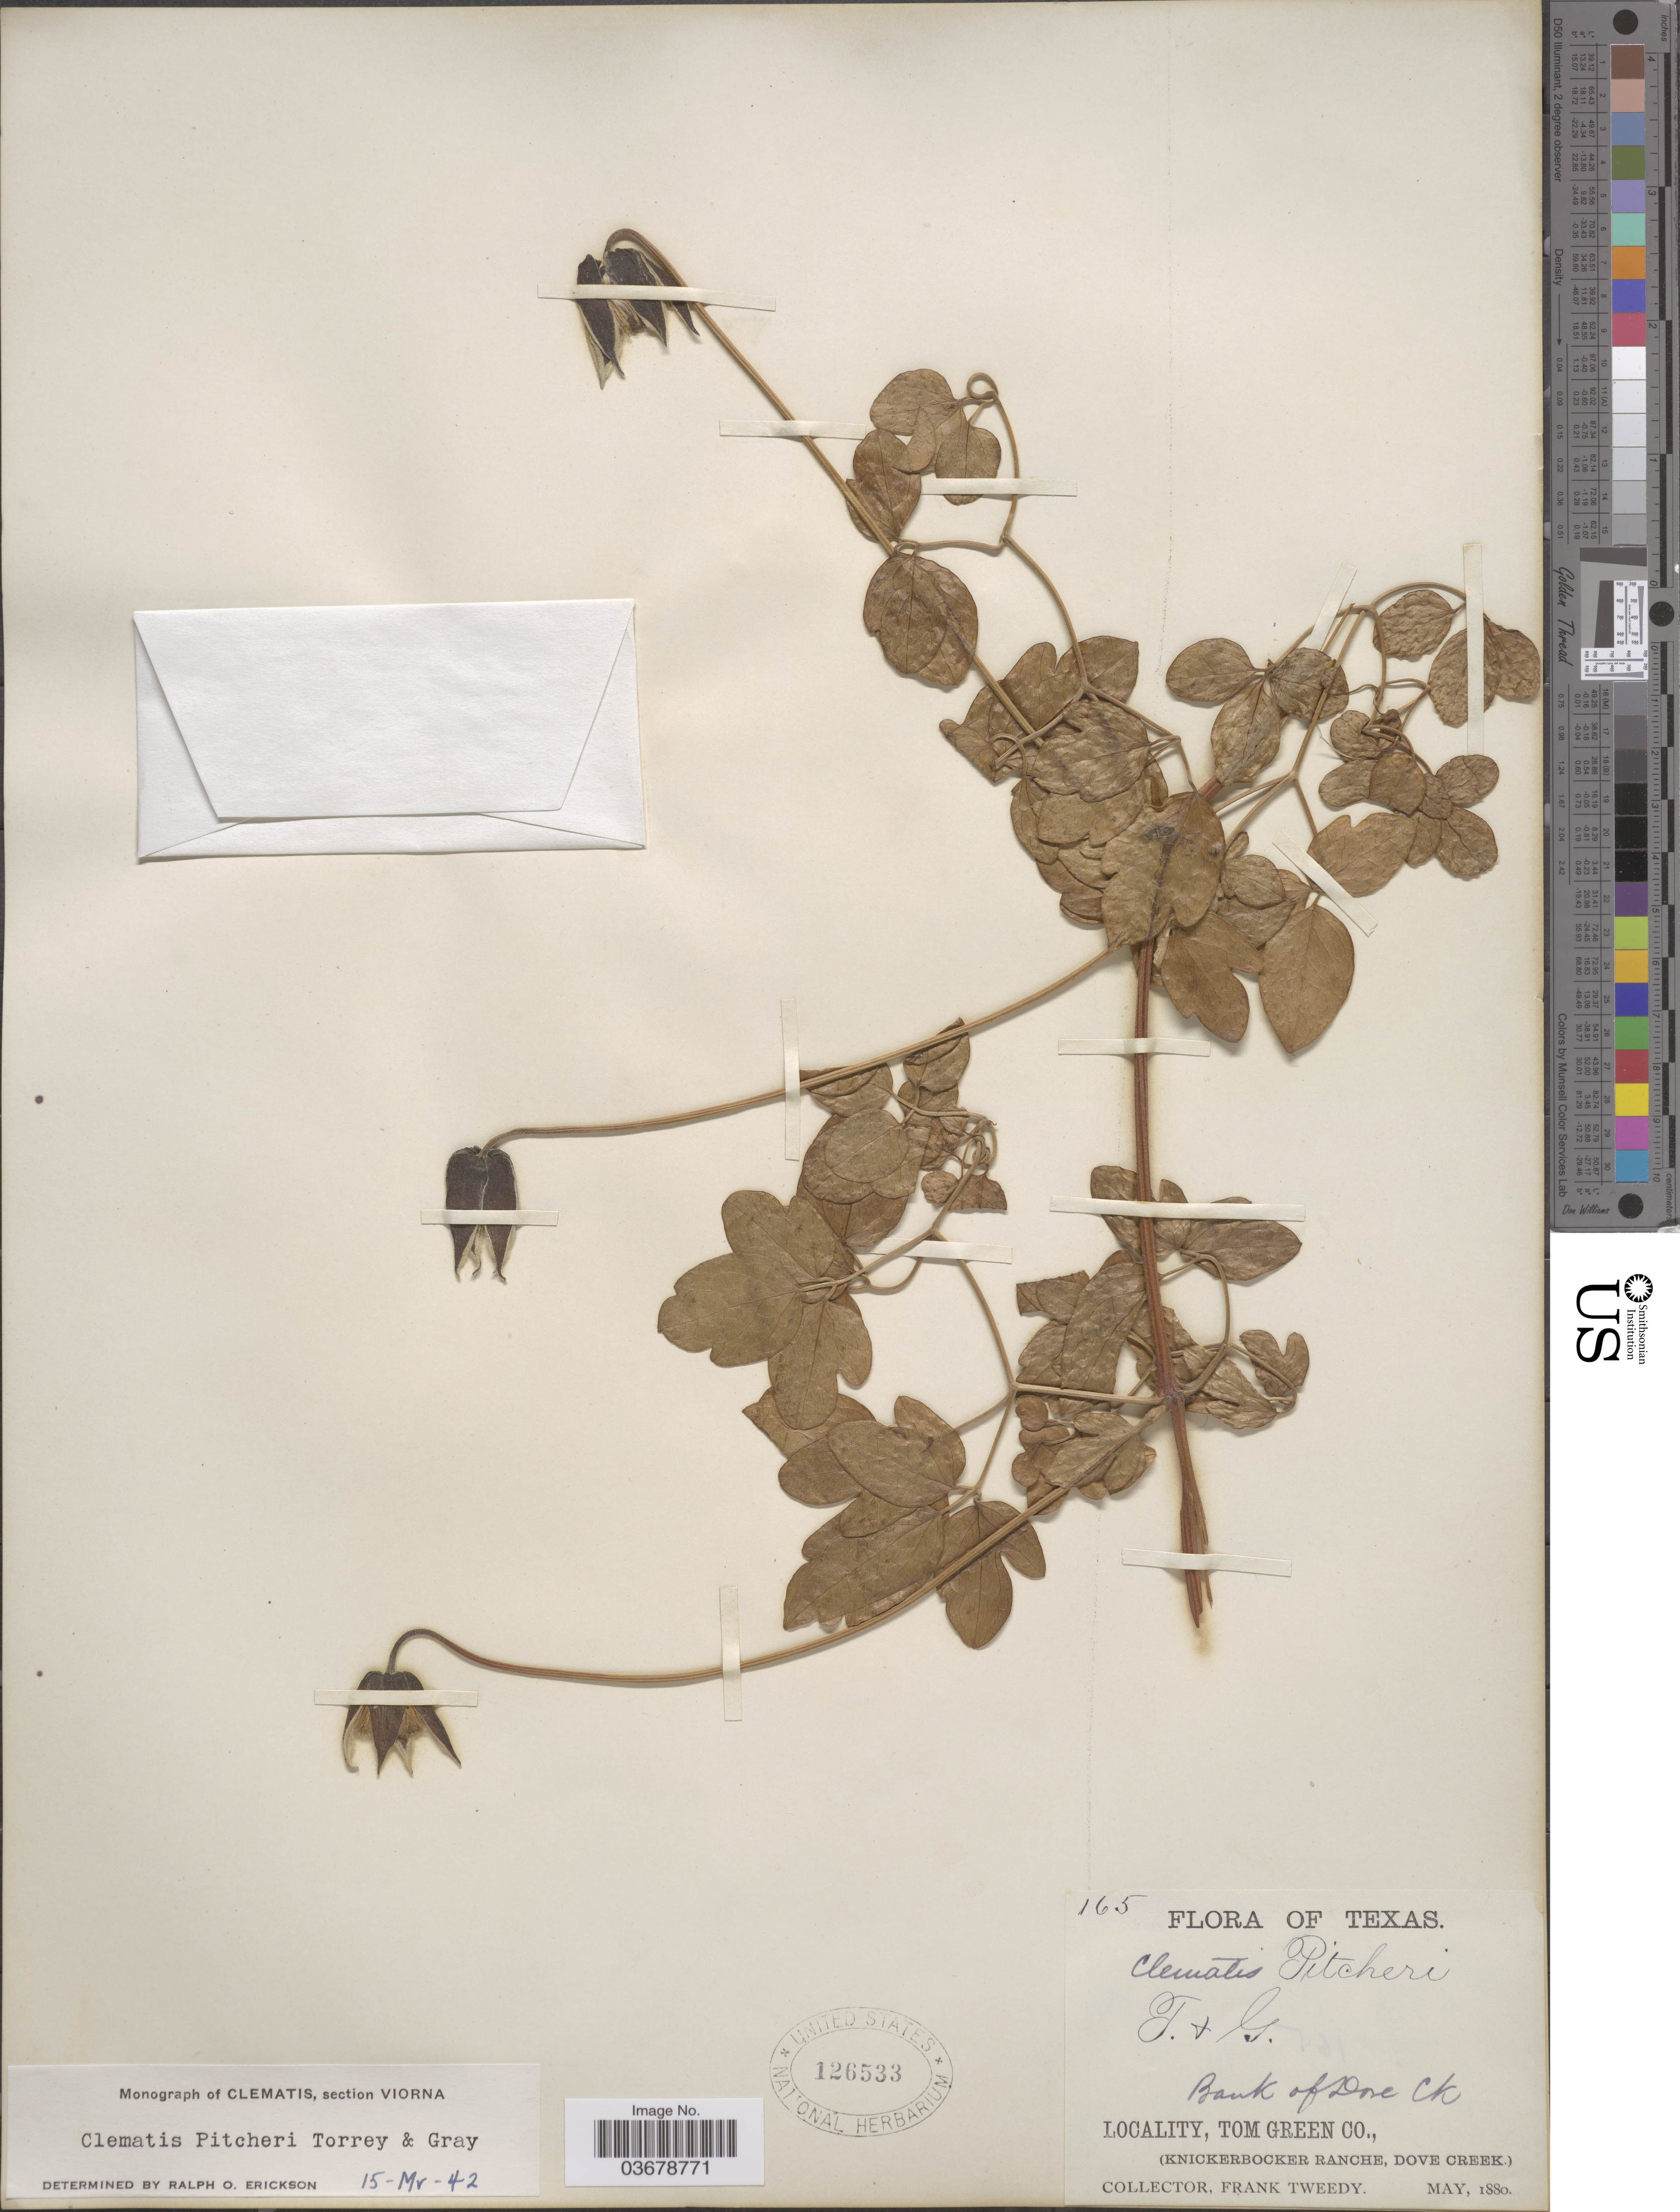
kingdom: Plantae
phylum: Tracheophyta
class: Magnoliopsida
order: Ranunculales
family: Ranunculaceae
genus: Clematis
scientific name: Clematis viorna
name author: L.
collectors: F. Tweedy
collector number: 165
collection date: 1880-05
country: United States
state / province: Texas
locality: Bank of Dove Ck. Tom Green Co., (Knickerbocker Ranche, Dove Creek).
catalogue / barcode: US 126533